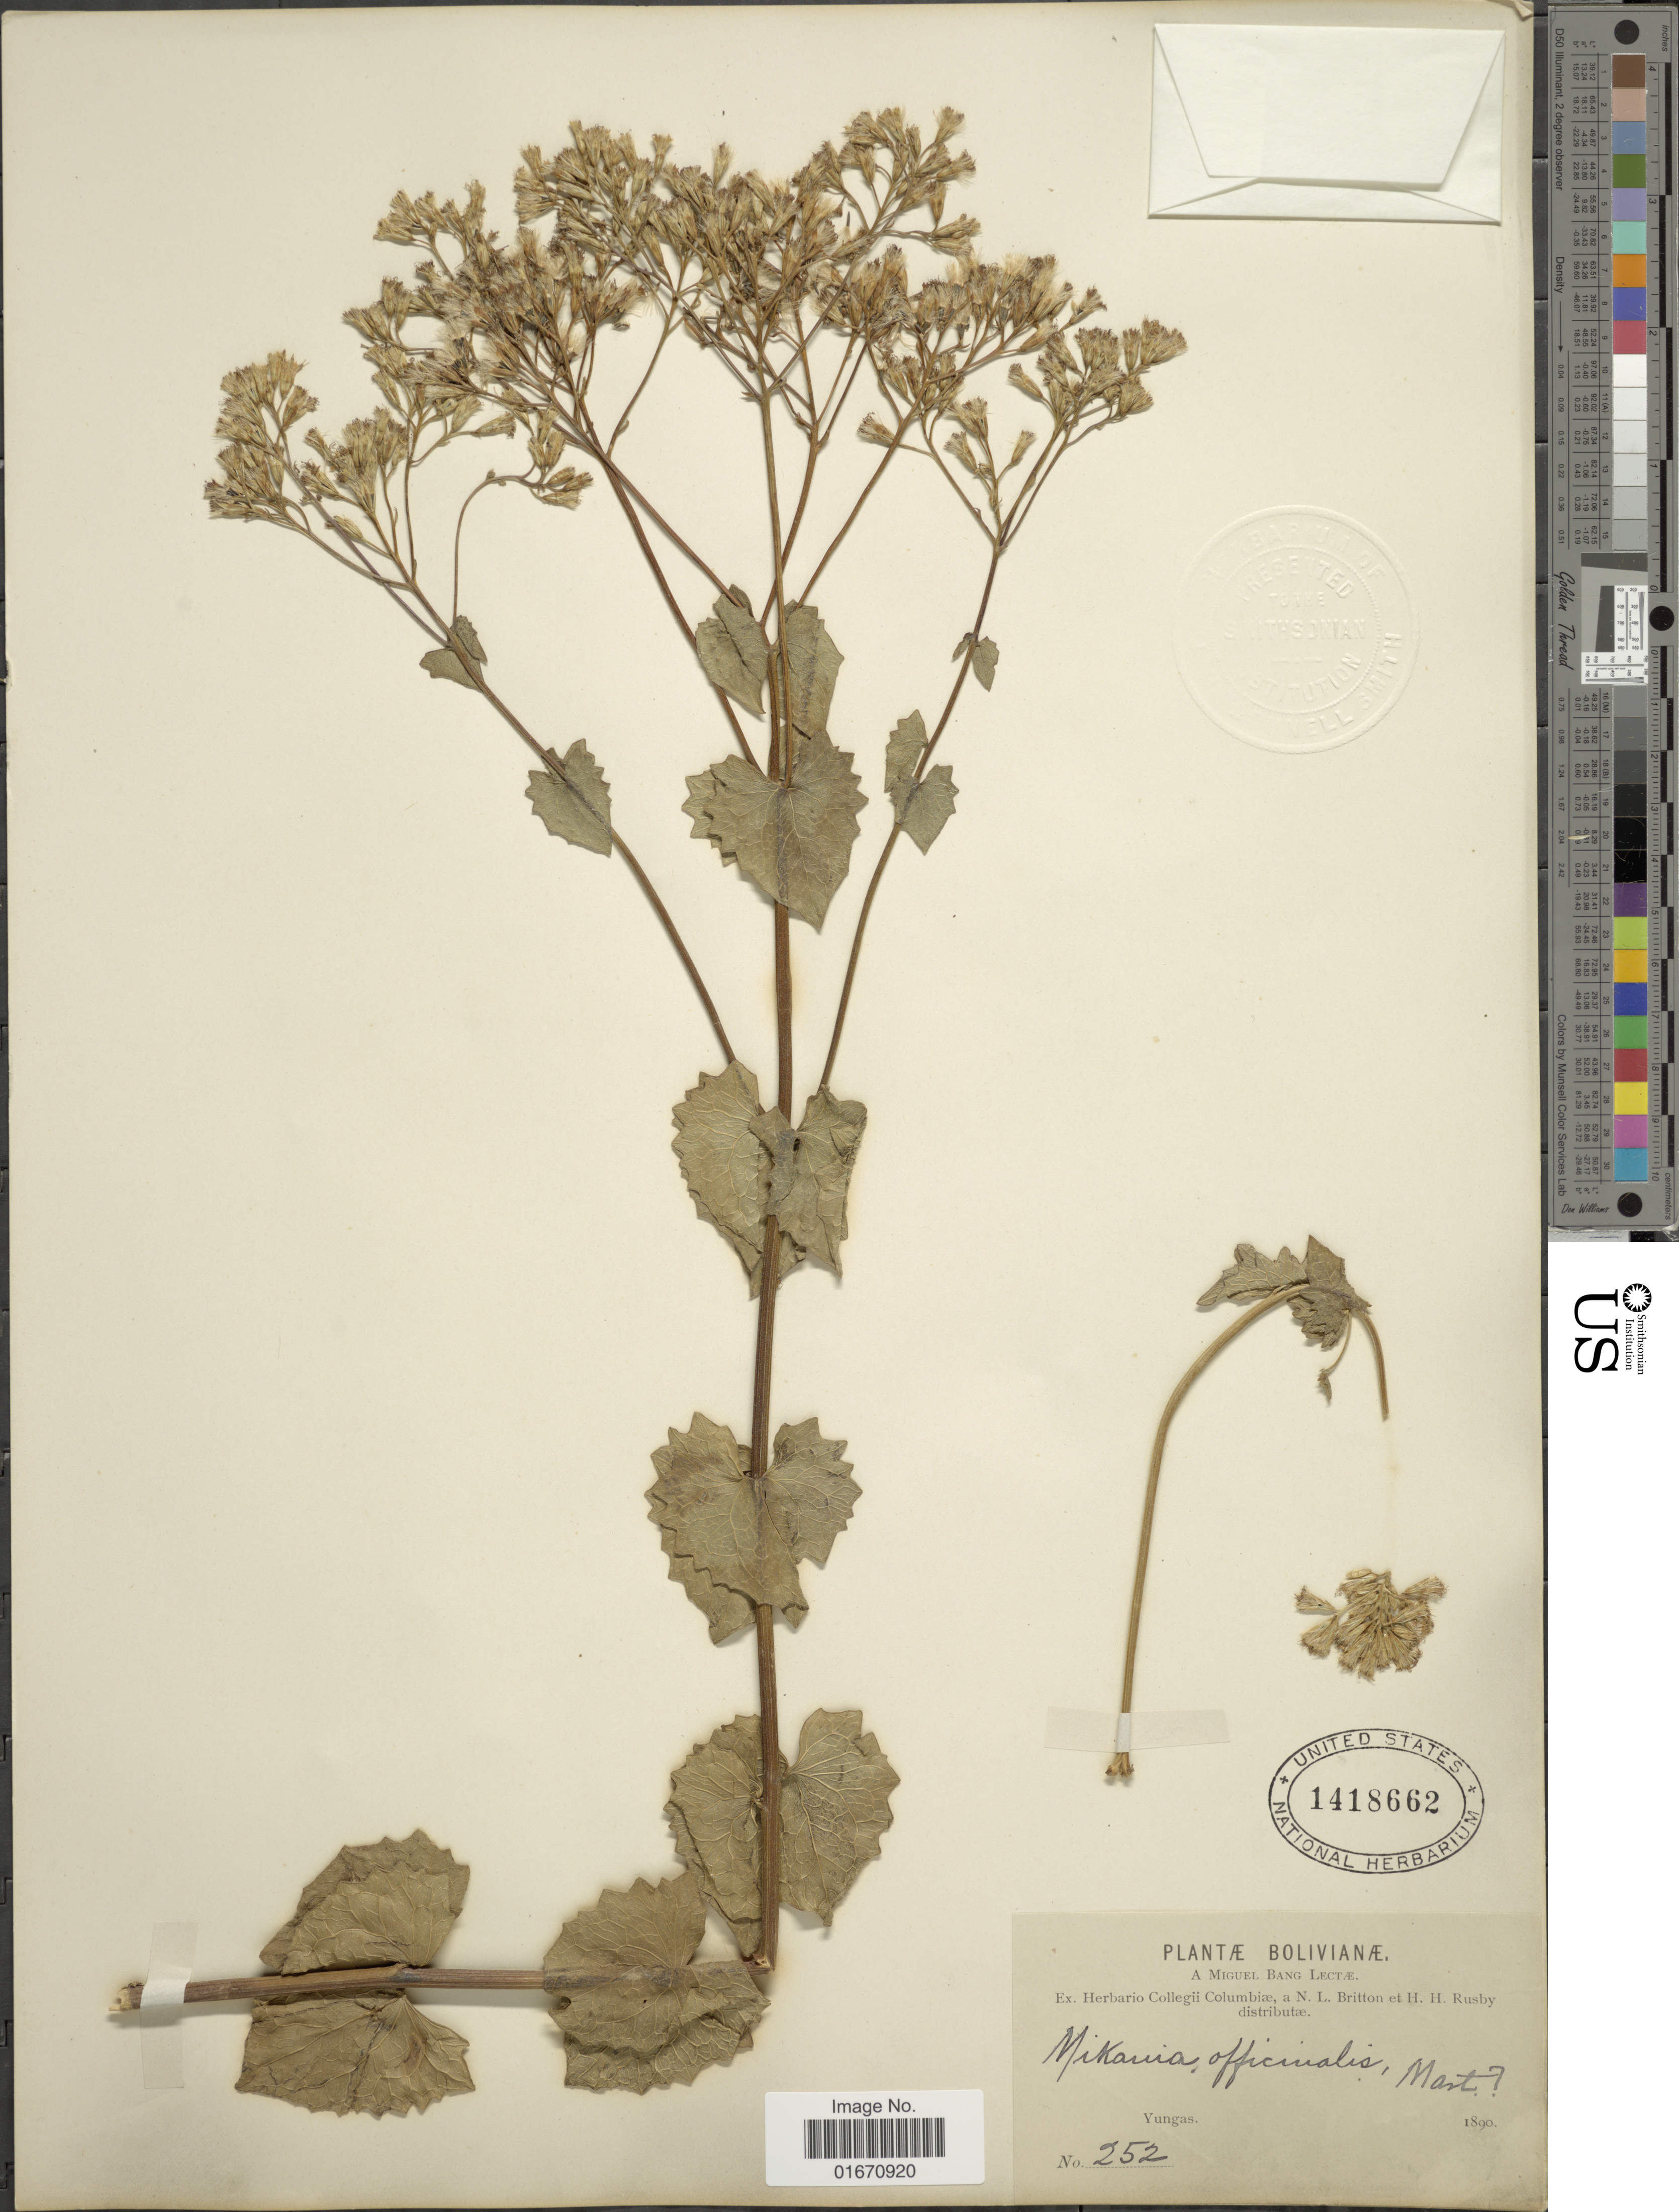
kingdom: Plantae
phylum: Tracheophyta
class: Magnoliopsida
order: Asterales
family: Asteraceae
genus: Mikania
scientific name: Mikania officinalis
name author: Mart.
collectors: M. Bang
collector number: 252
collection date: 1890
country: Bolivia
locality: Yungas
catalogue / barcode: US 1418662